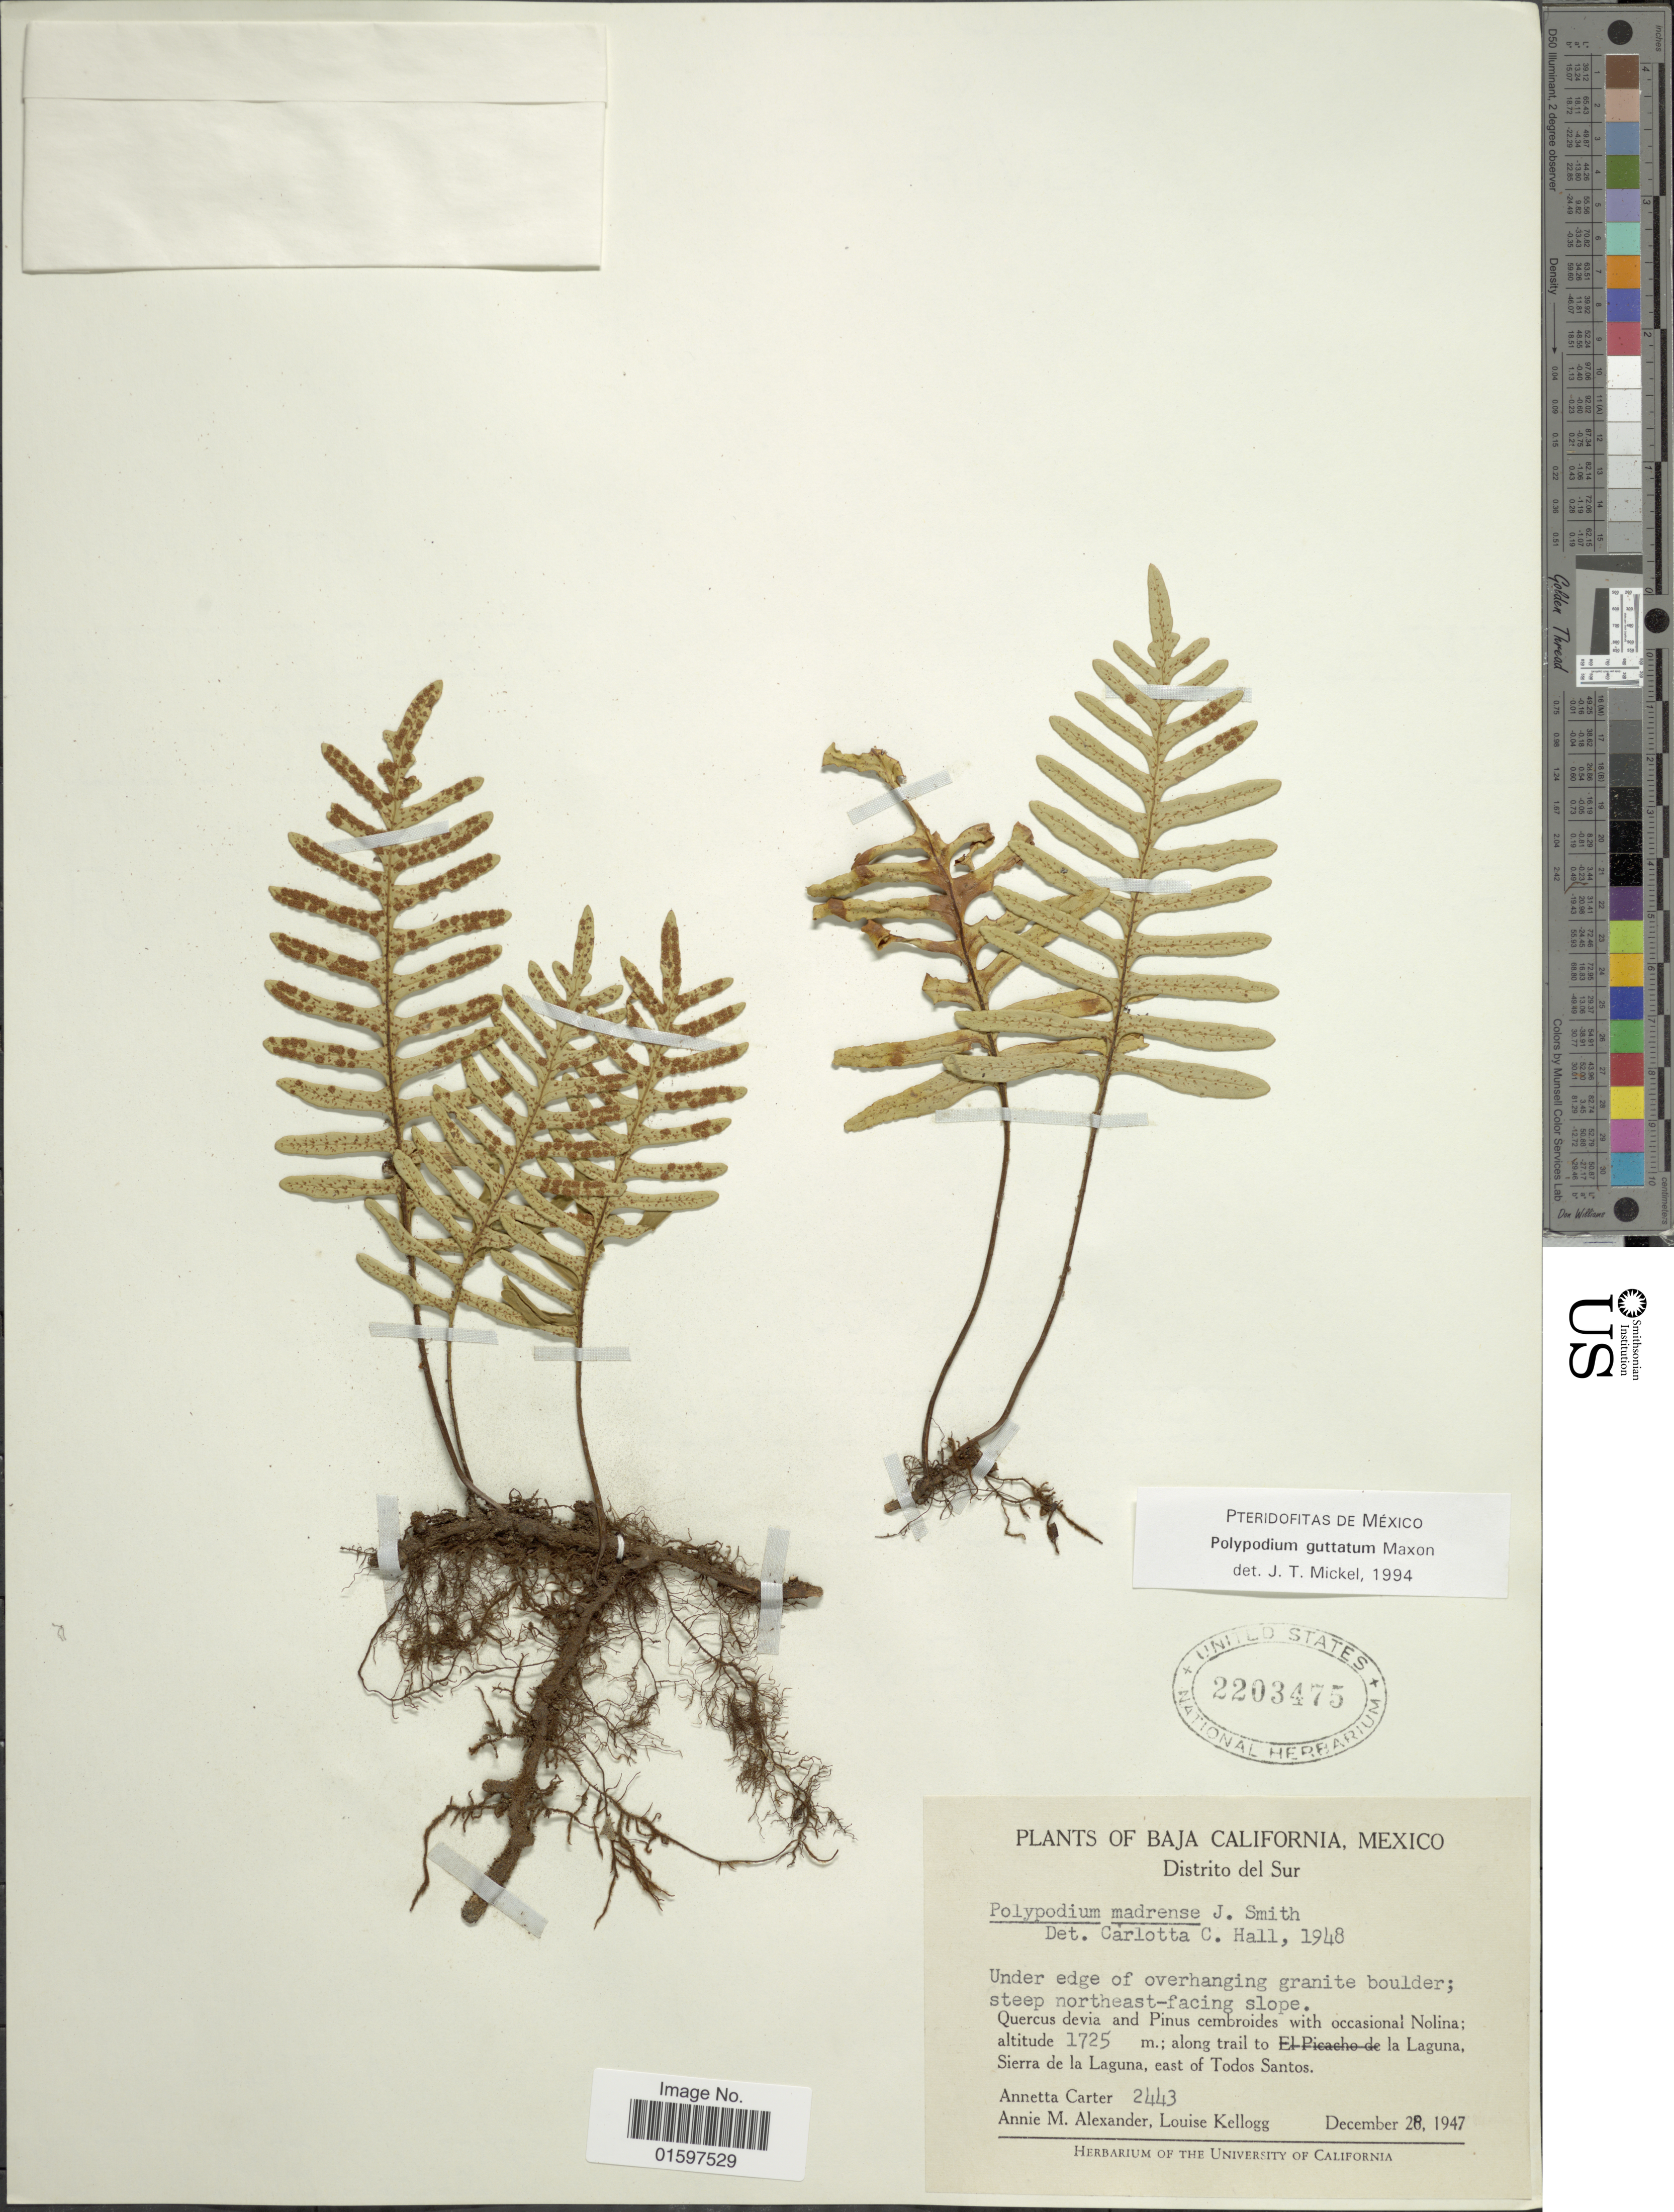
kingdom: Plantae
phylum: Tracheophyta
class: Polypodiopsida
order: Polypodiales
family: Polypodiaceae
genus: Pleopeltis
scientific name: Pleopeltis guttata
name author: (Maxon) E.G. Andrews & Windham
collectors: A. Carter, A. M. Alexander & L. Kellogg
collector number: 2443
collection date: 1947-12-28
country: Mexico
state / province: Baja California Sur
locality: Distrito del Sur, under edge of overhanging granite boulder, steep northeast-facing slope, along trail to La Laguna, Sierra de la Laguna, east of Todos Santos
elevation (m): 1725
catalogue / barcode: US 2203475